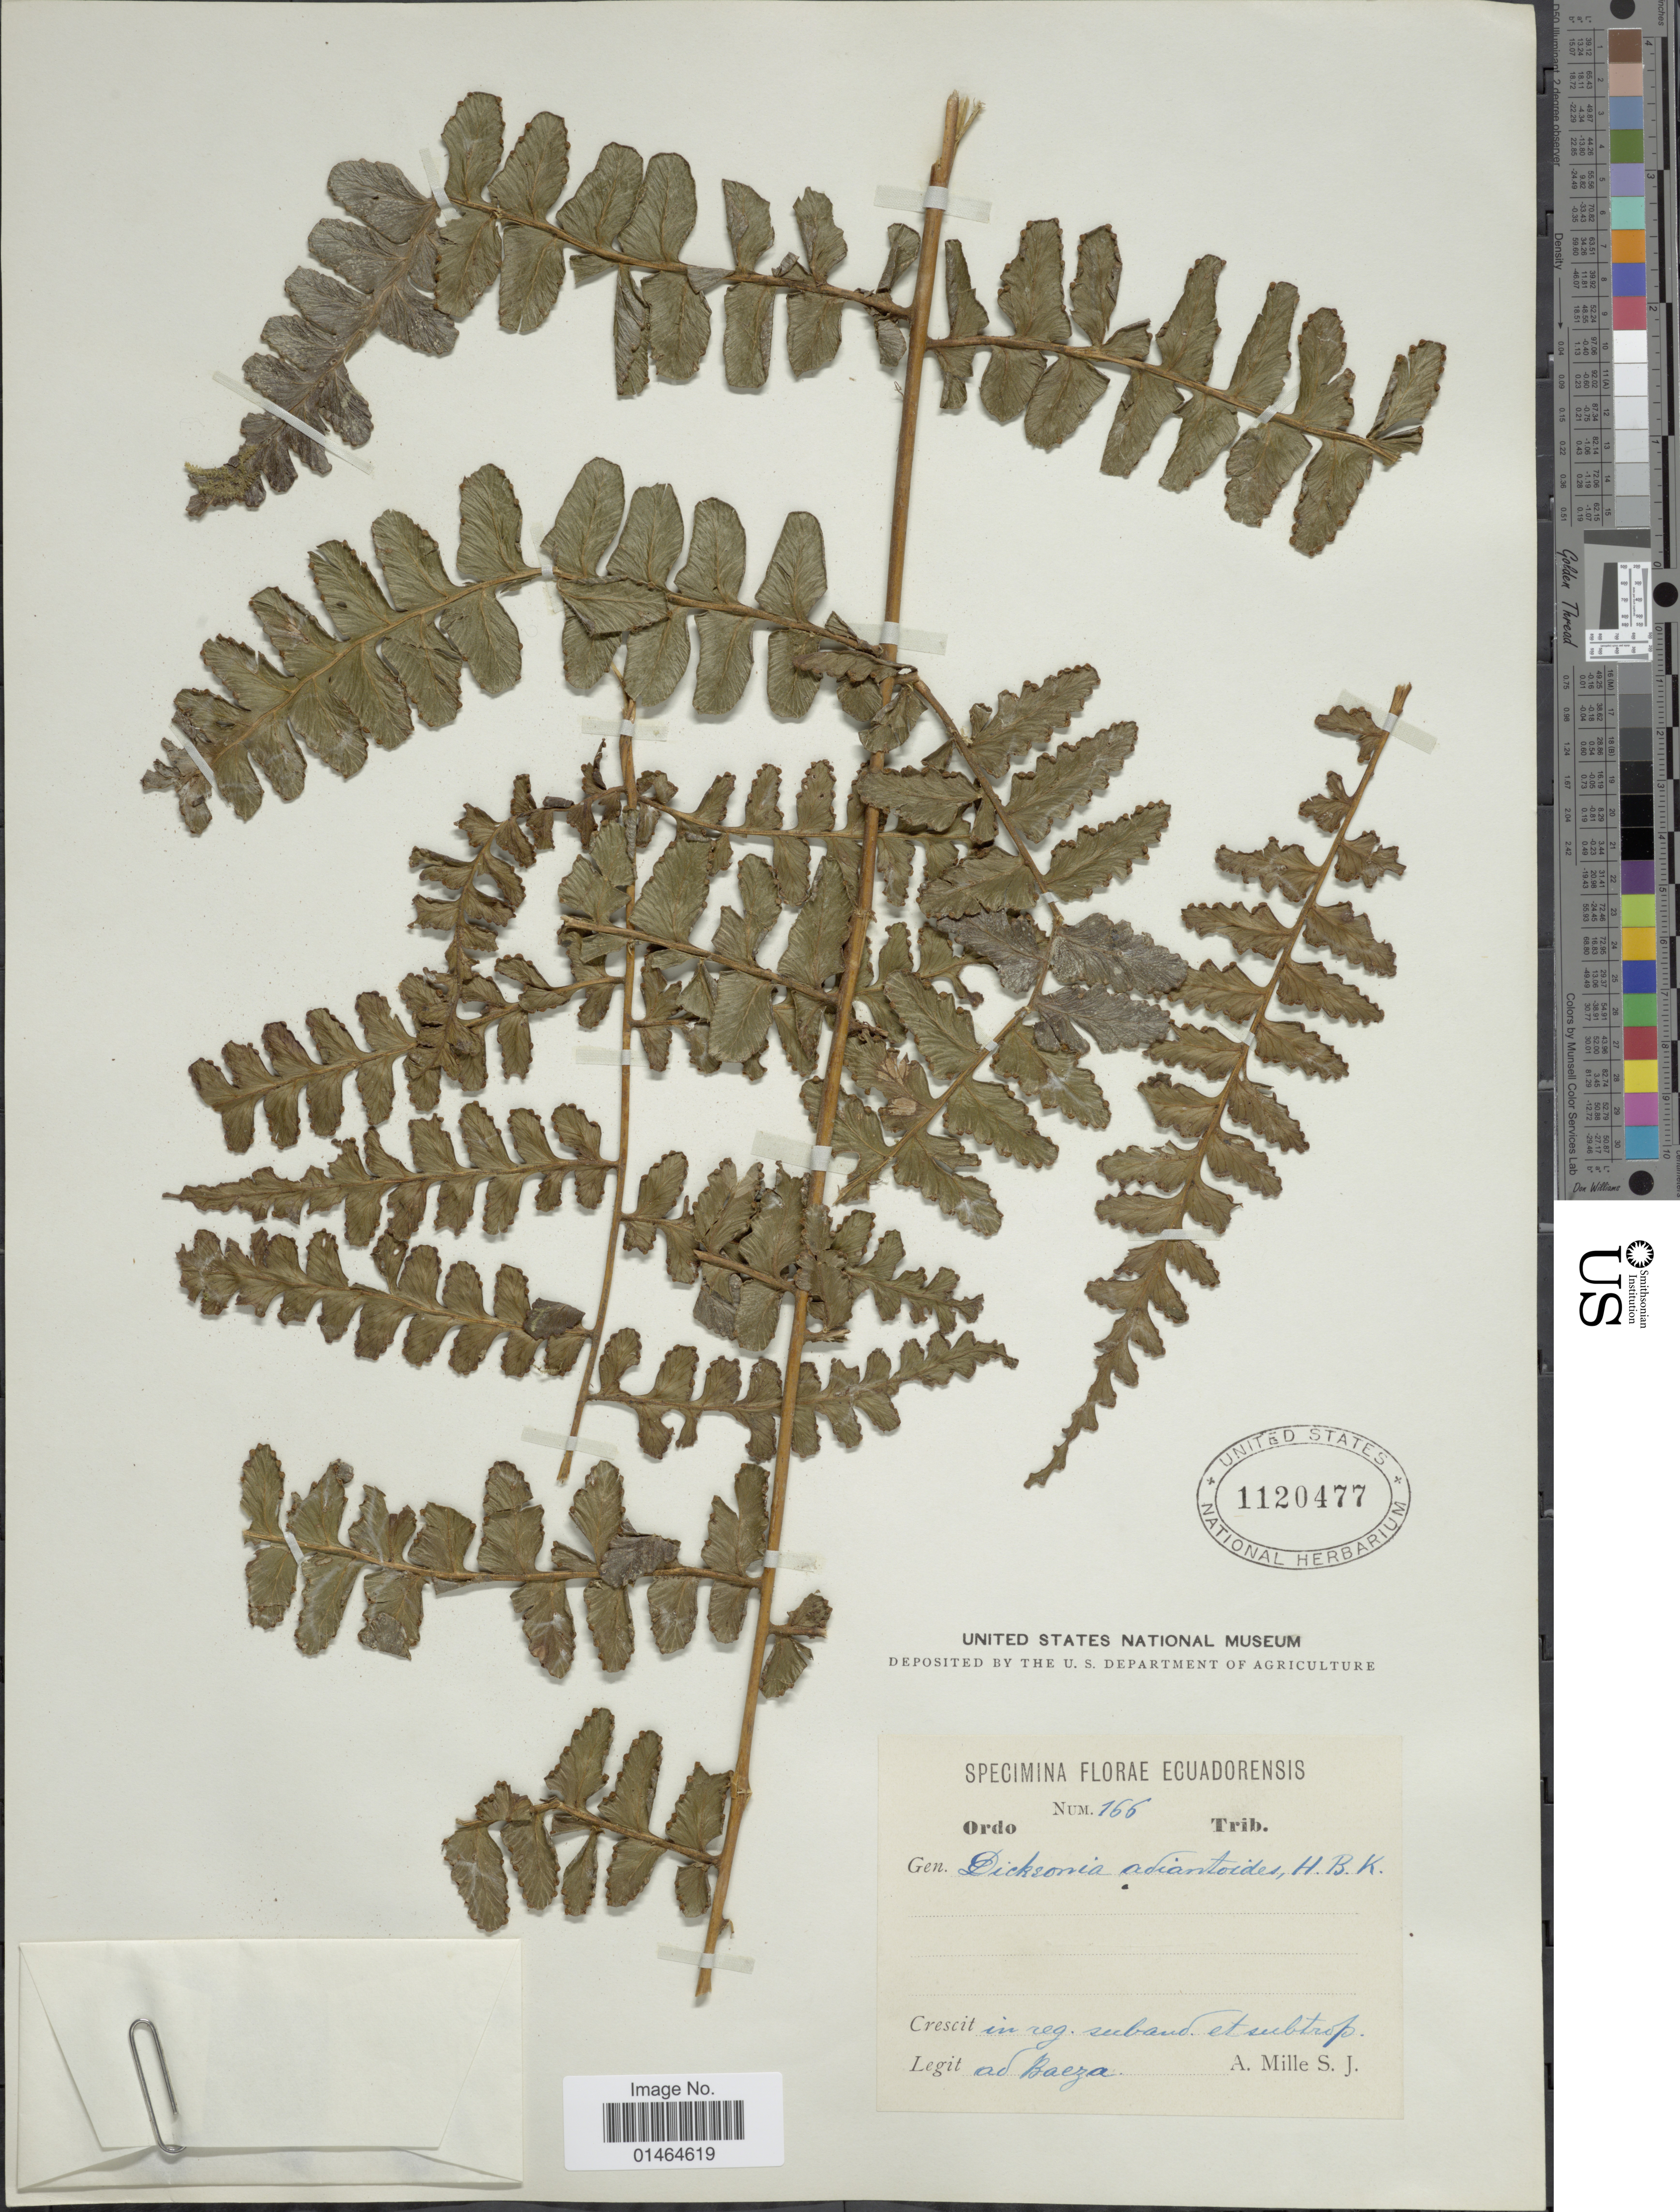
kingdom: Plantae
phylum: Tracheophyta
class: Polypodiopsida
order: Polypodiales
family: Dennstaedtiaceae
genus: Dennstaedtia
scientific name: Dennstaedtia coronata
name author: (Sodiro) C. Chr.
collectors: A. Mille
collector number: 166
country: Ecuador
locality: Ad Baeza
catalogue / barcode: US 1120477